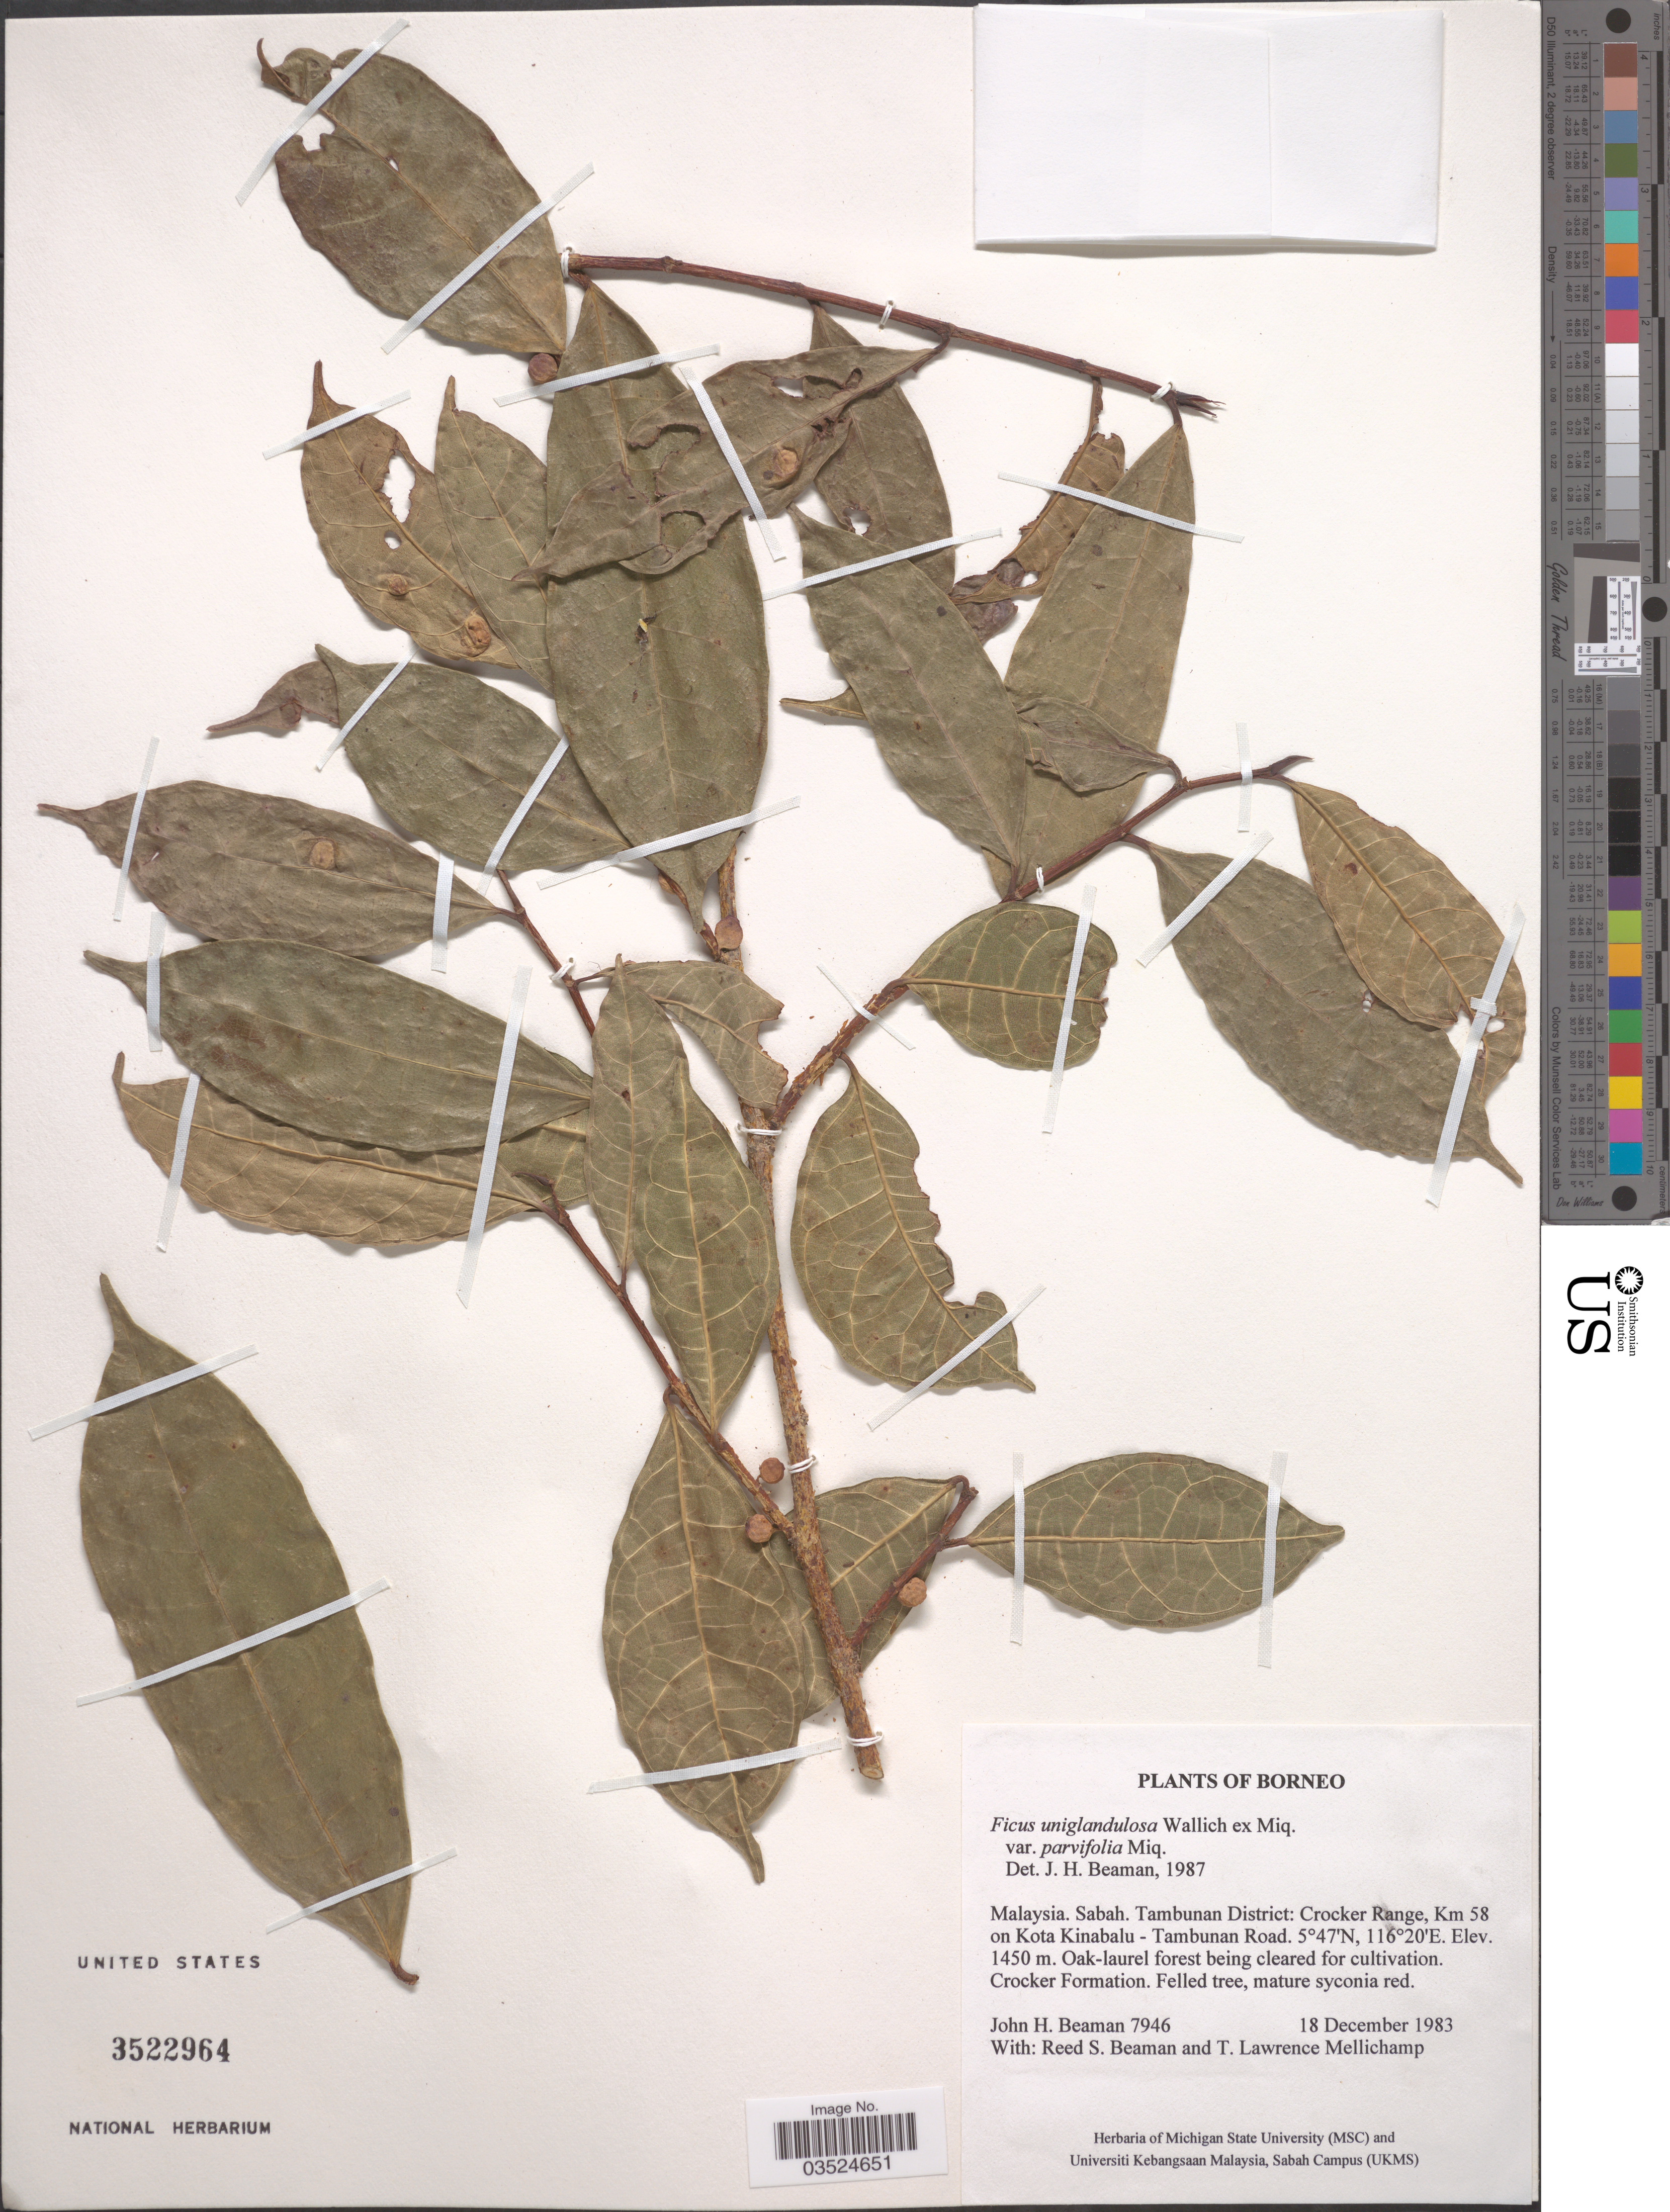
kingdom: Plantae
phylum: Tracheophyta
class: Magnoliopsida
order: Rosales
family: Moraceae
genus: Ficus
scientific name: Ficus uniglandulosa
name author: Wall.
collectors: J. H. Beaman, R. S. Beaman & T. L. Mellichamp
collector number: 7946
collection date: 1983-12-18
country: Malaysia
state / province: Sabah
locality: Borneo. Tambunan District: Crocker Range, Km 58 on Kota Kinabalu - Tambunan Road.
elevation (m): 1450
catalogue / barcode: US 3522964